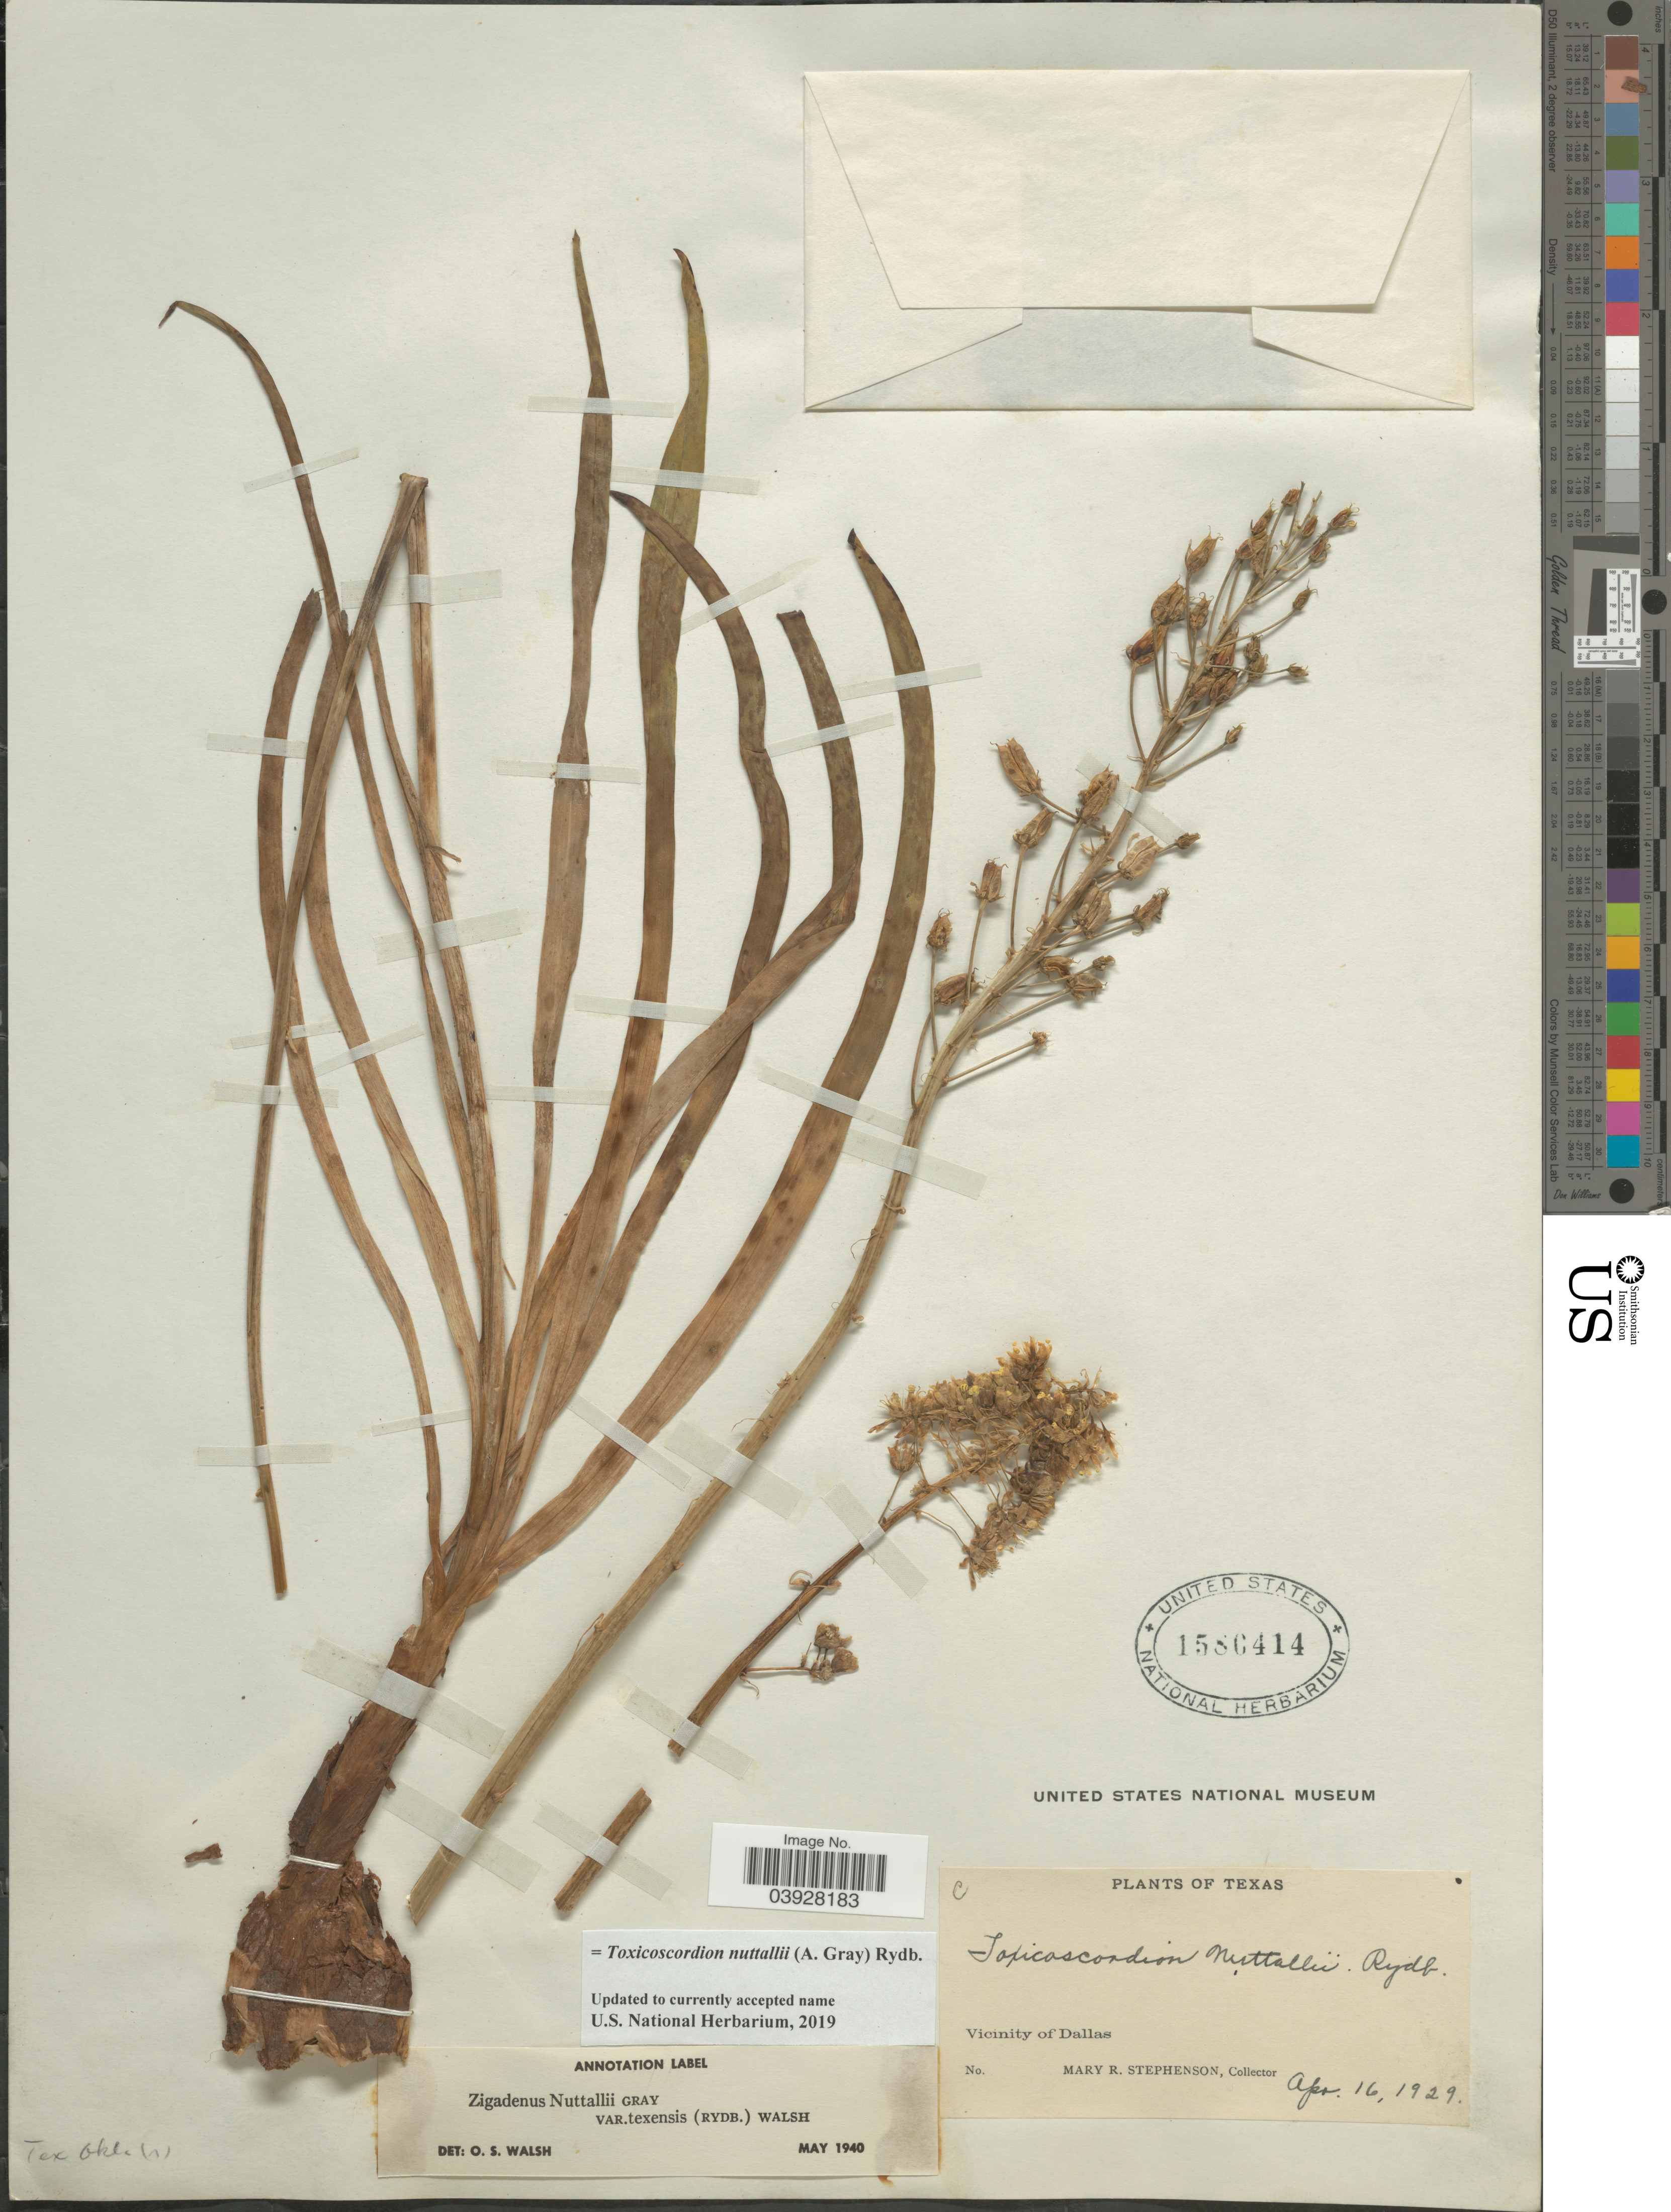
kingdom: Plantae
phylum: Tracheophyta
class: Liliopsida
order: Liliales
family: Melanthiaceae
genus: Toxicoscordion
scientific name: Toxicoscordion nuttallii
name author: (A. Gray) Rydb.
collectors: M. Stephenson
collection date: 1929-04-16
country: United States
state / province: Texas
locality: Vicinity of Dallas.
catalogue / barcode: US 1580414